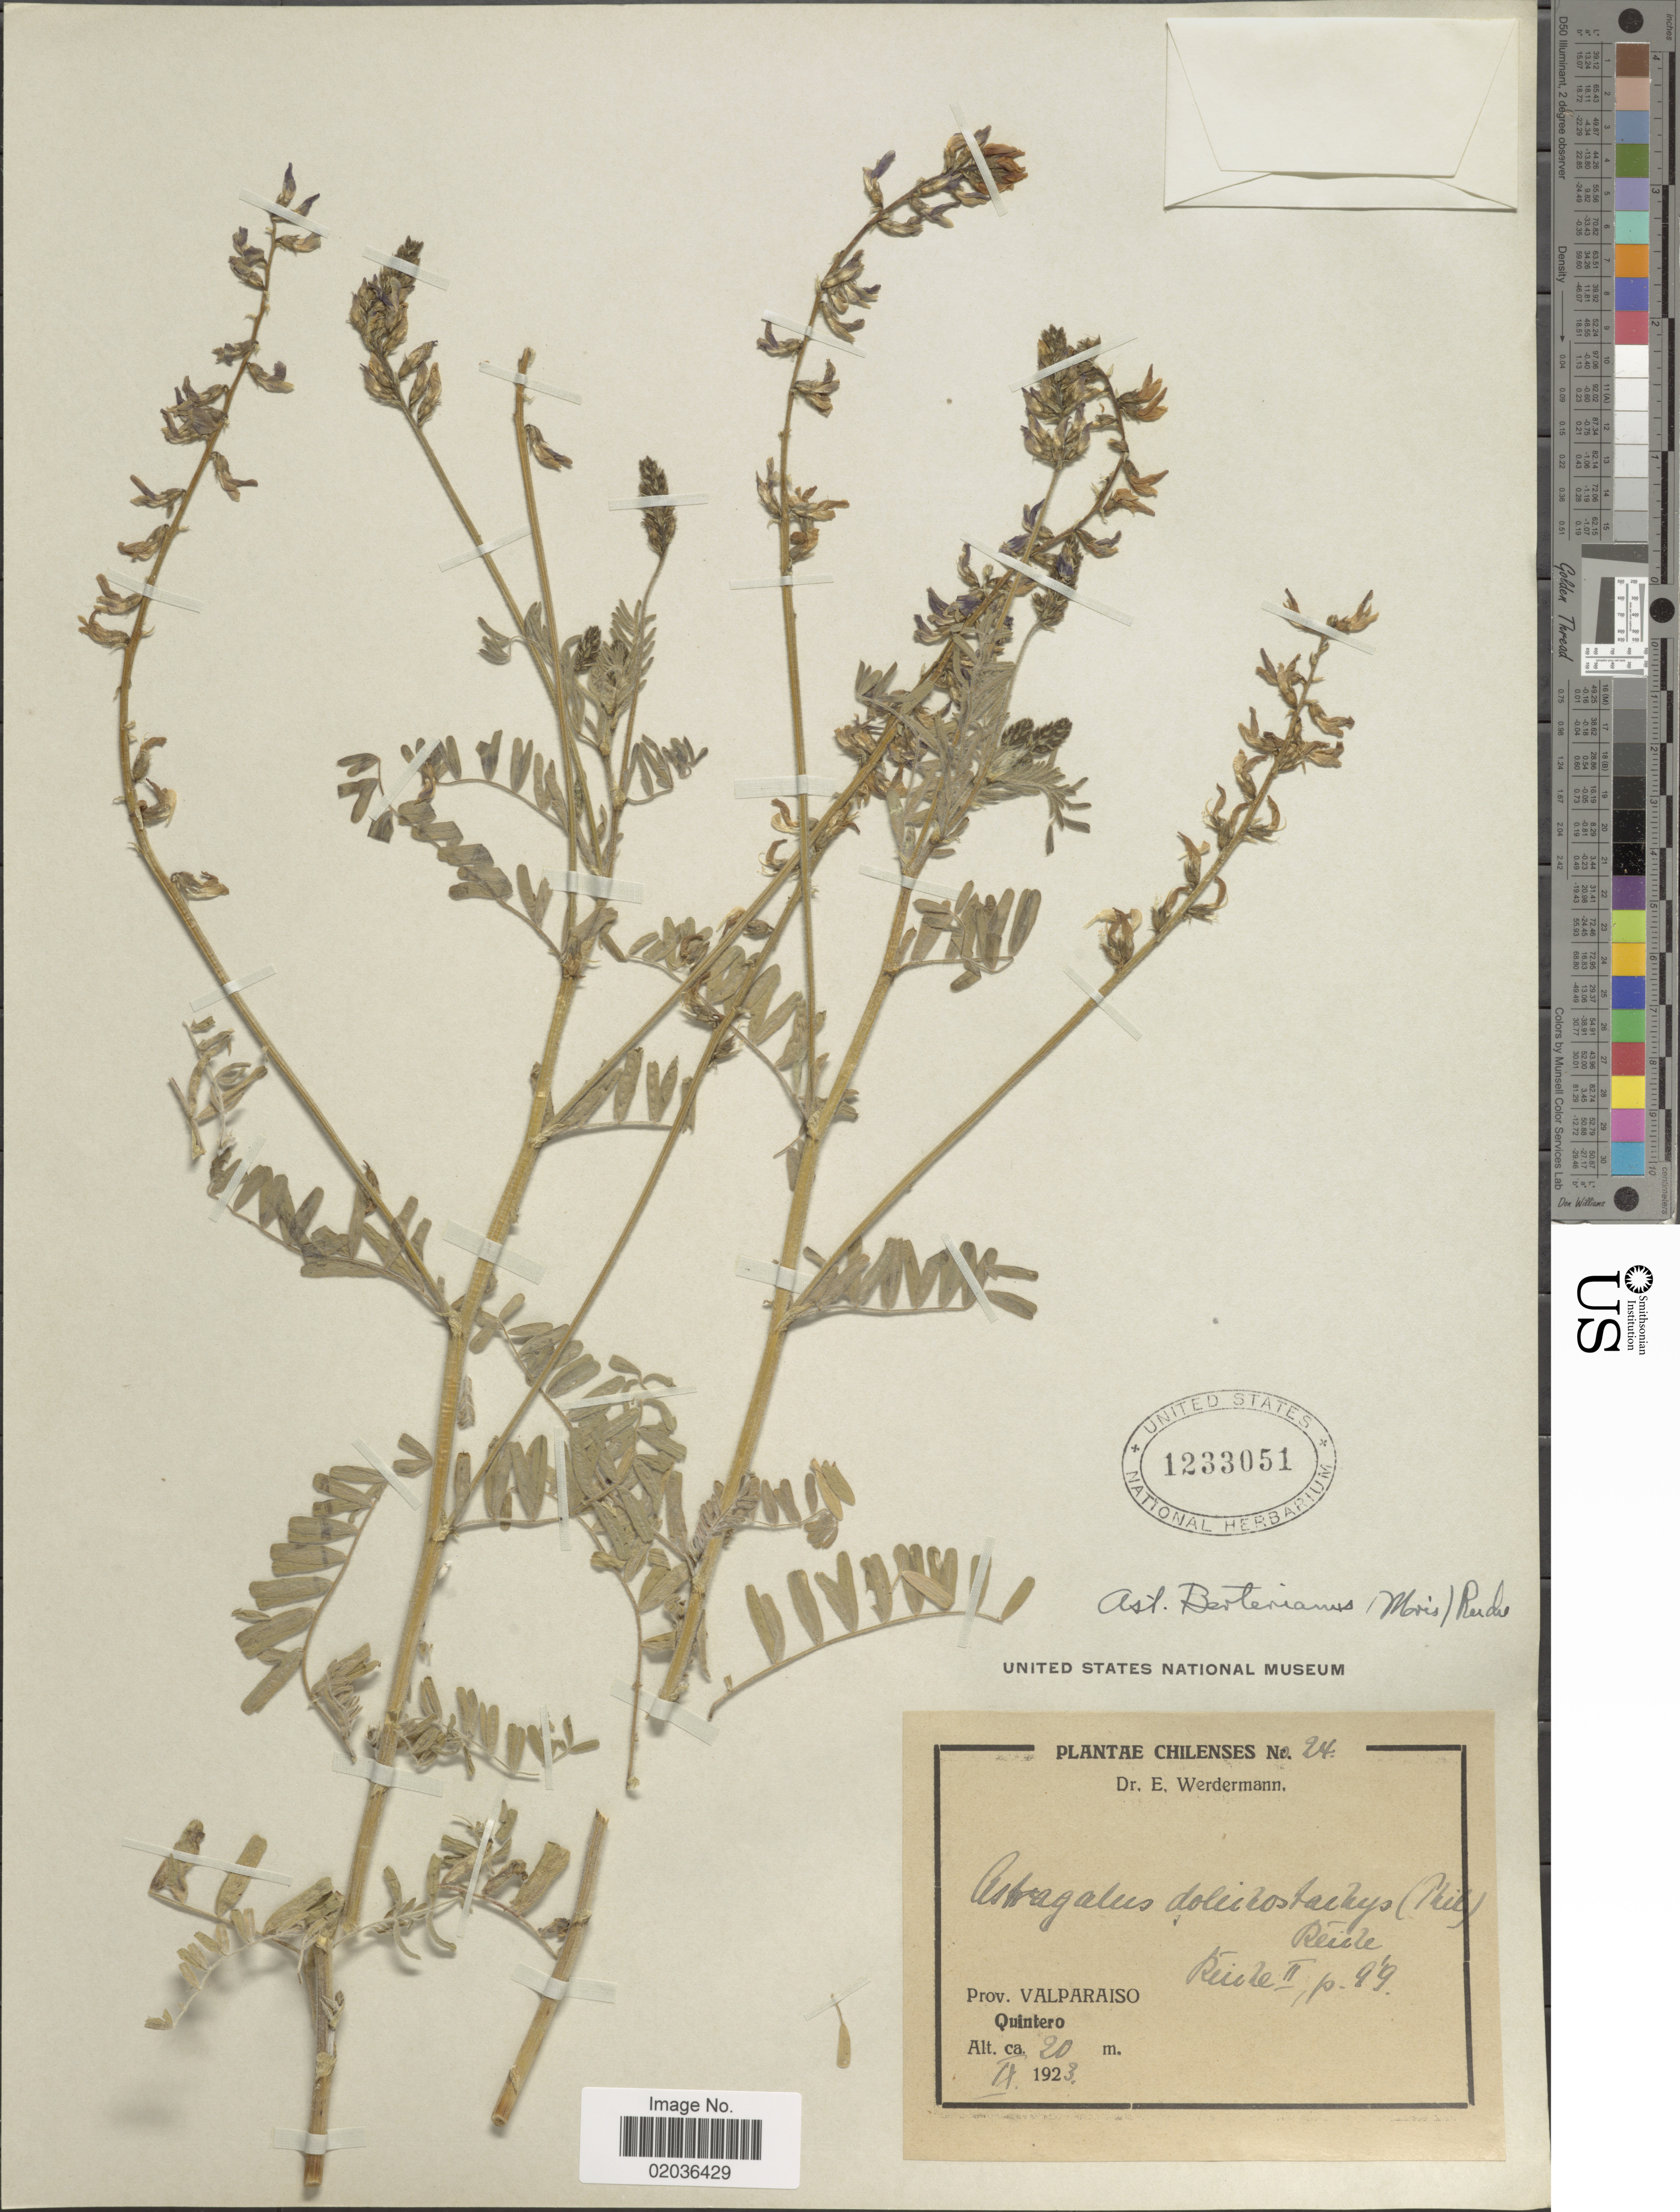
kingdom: Plantae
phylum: Tracheophyta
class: Magnoliopsida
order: Fabales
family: Fabaceae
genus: Astragalus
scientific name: Astragalus berterianus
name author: (Moris) Reiche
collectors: E. Werdermann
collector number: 24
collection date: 1923-09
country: Chile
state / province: Valparaíso (V)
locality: Prov. Valparaiso, Quintero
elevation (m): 20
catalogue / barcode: US 1233051